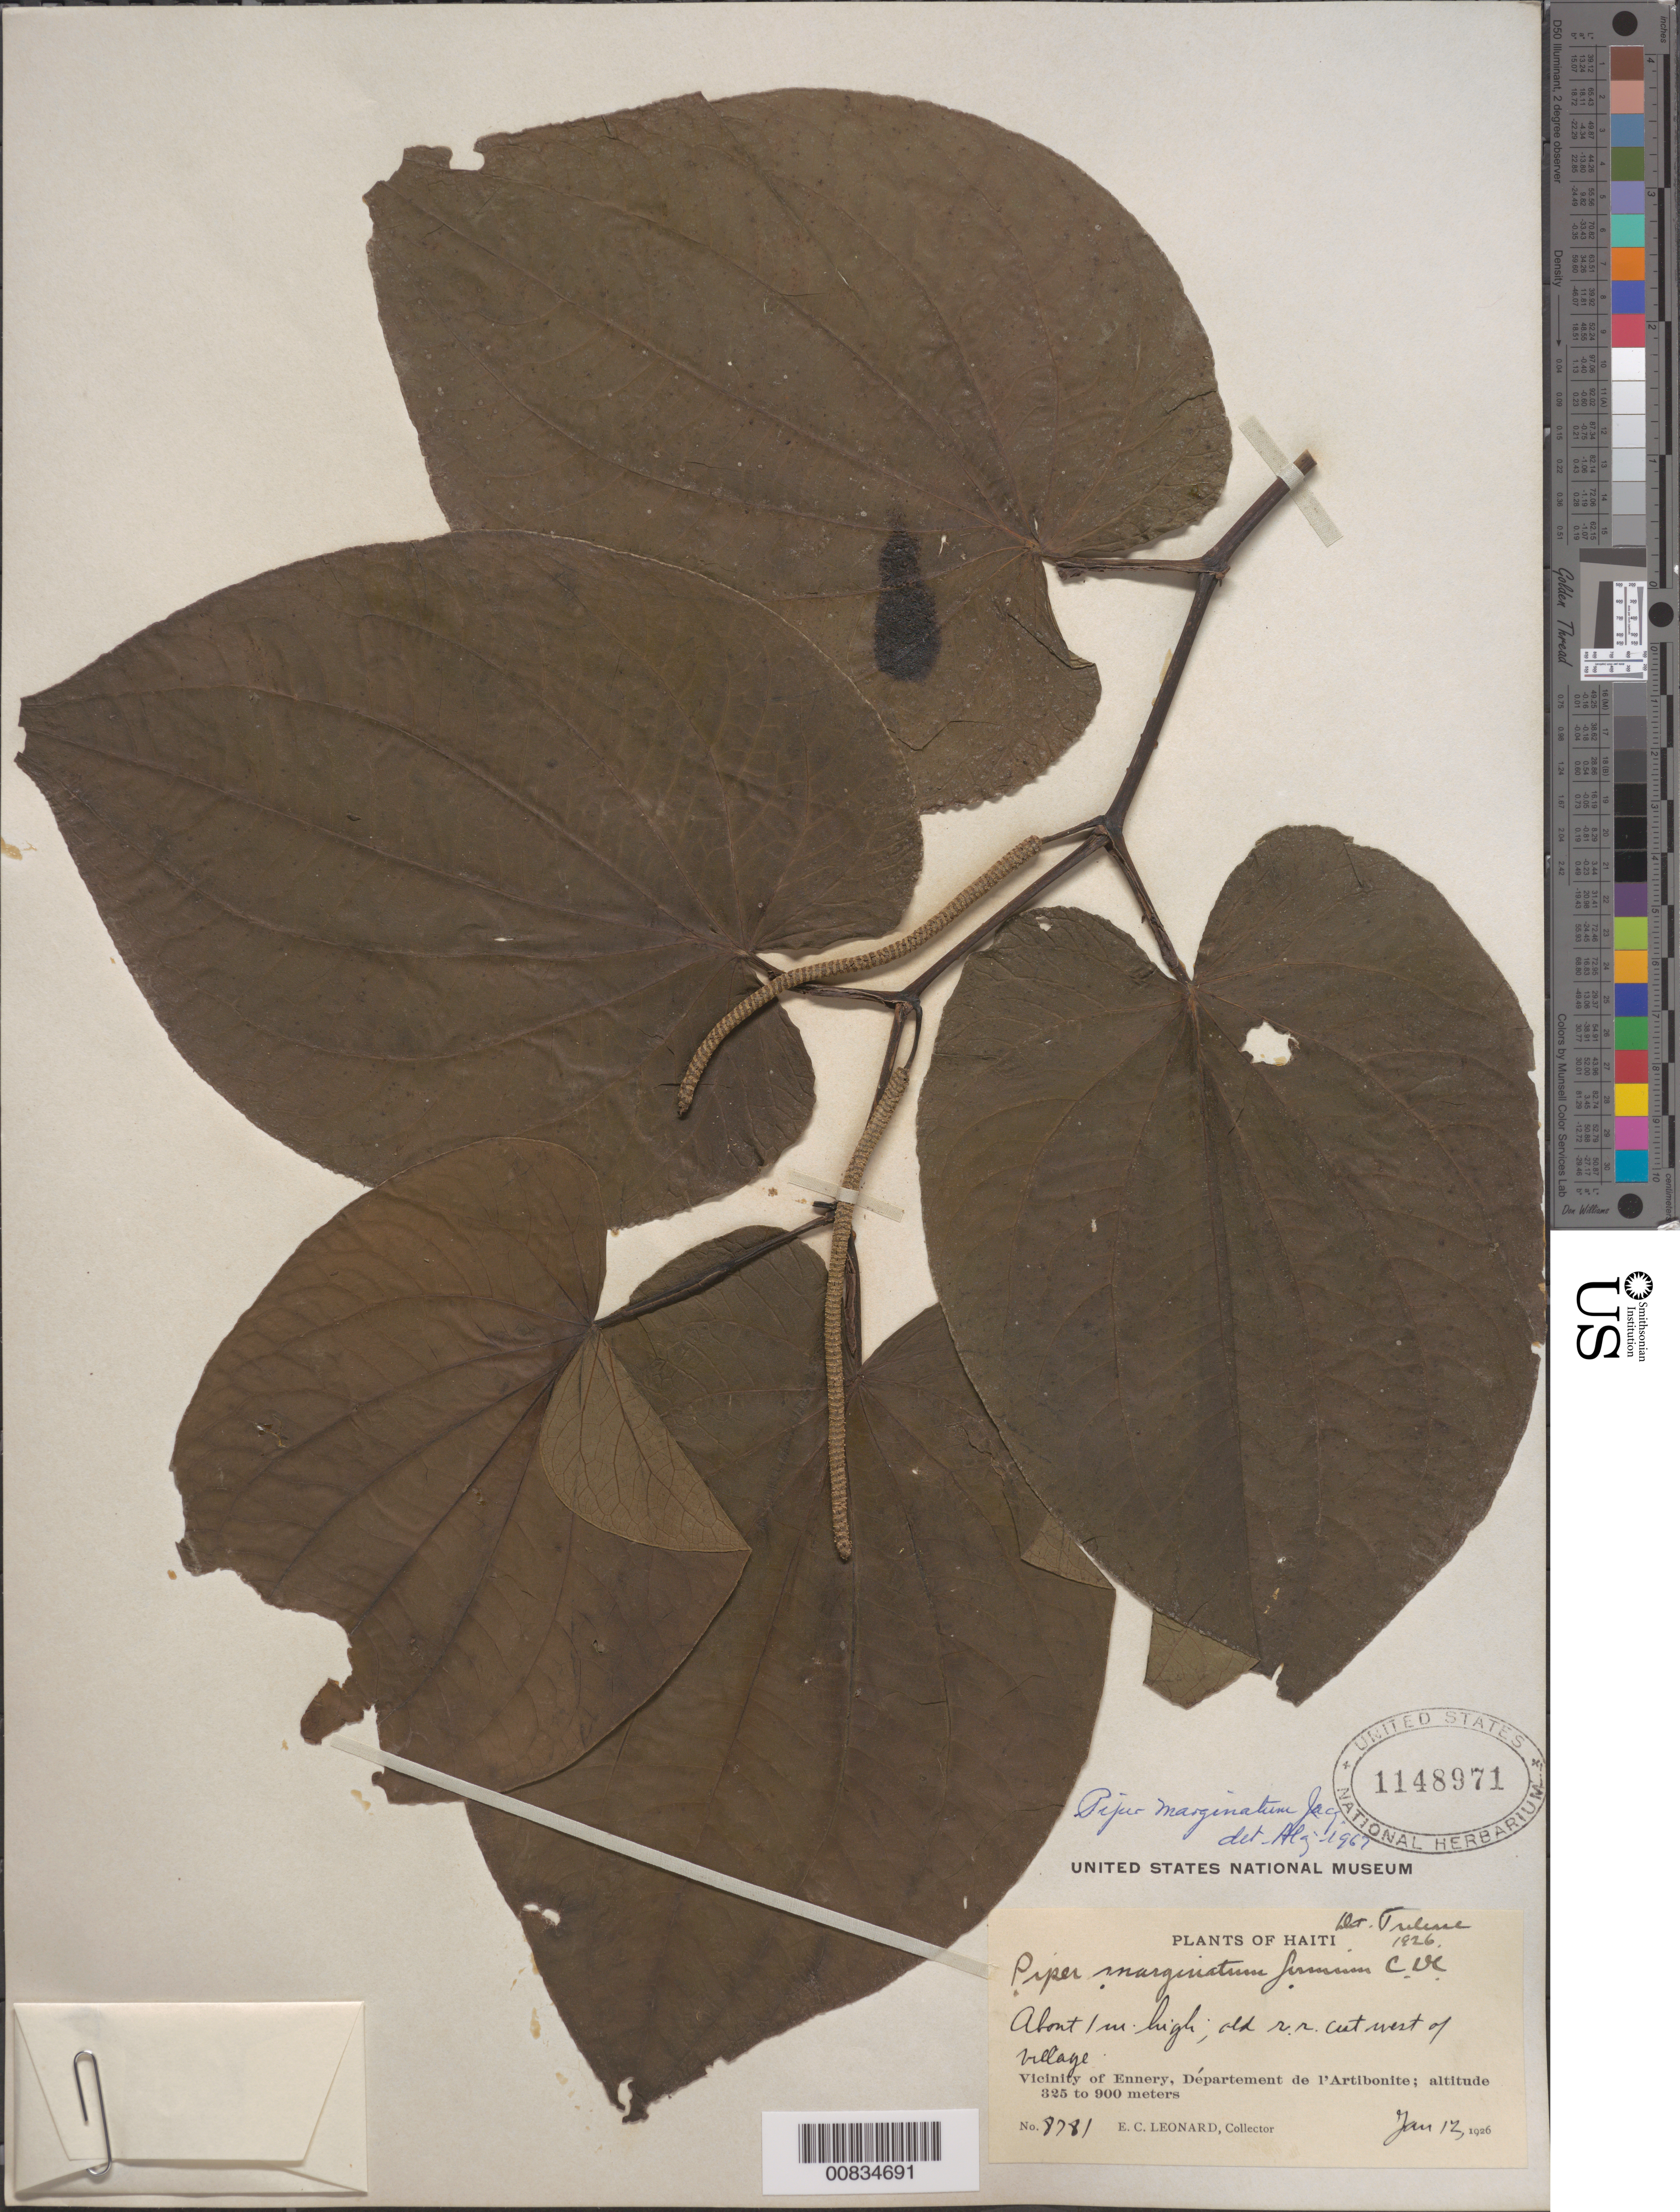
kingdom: Plantae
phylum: Tracheophyta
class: Magnoliopsida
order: Piperales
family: Piperaceae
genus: Piper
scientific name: Piper marginatum var. domatiiferum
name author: Trel.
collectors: E. C. Leonard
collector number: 8781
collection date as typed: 12 Jan 1926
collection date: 1926-01-12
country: Haiti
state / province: Artibonite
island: Hispaniola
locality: Vicinity of Ennery. Old r.r. cut west of village.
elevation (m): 325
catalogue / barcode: US 1148971